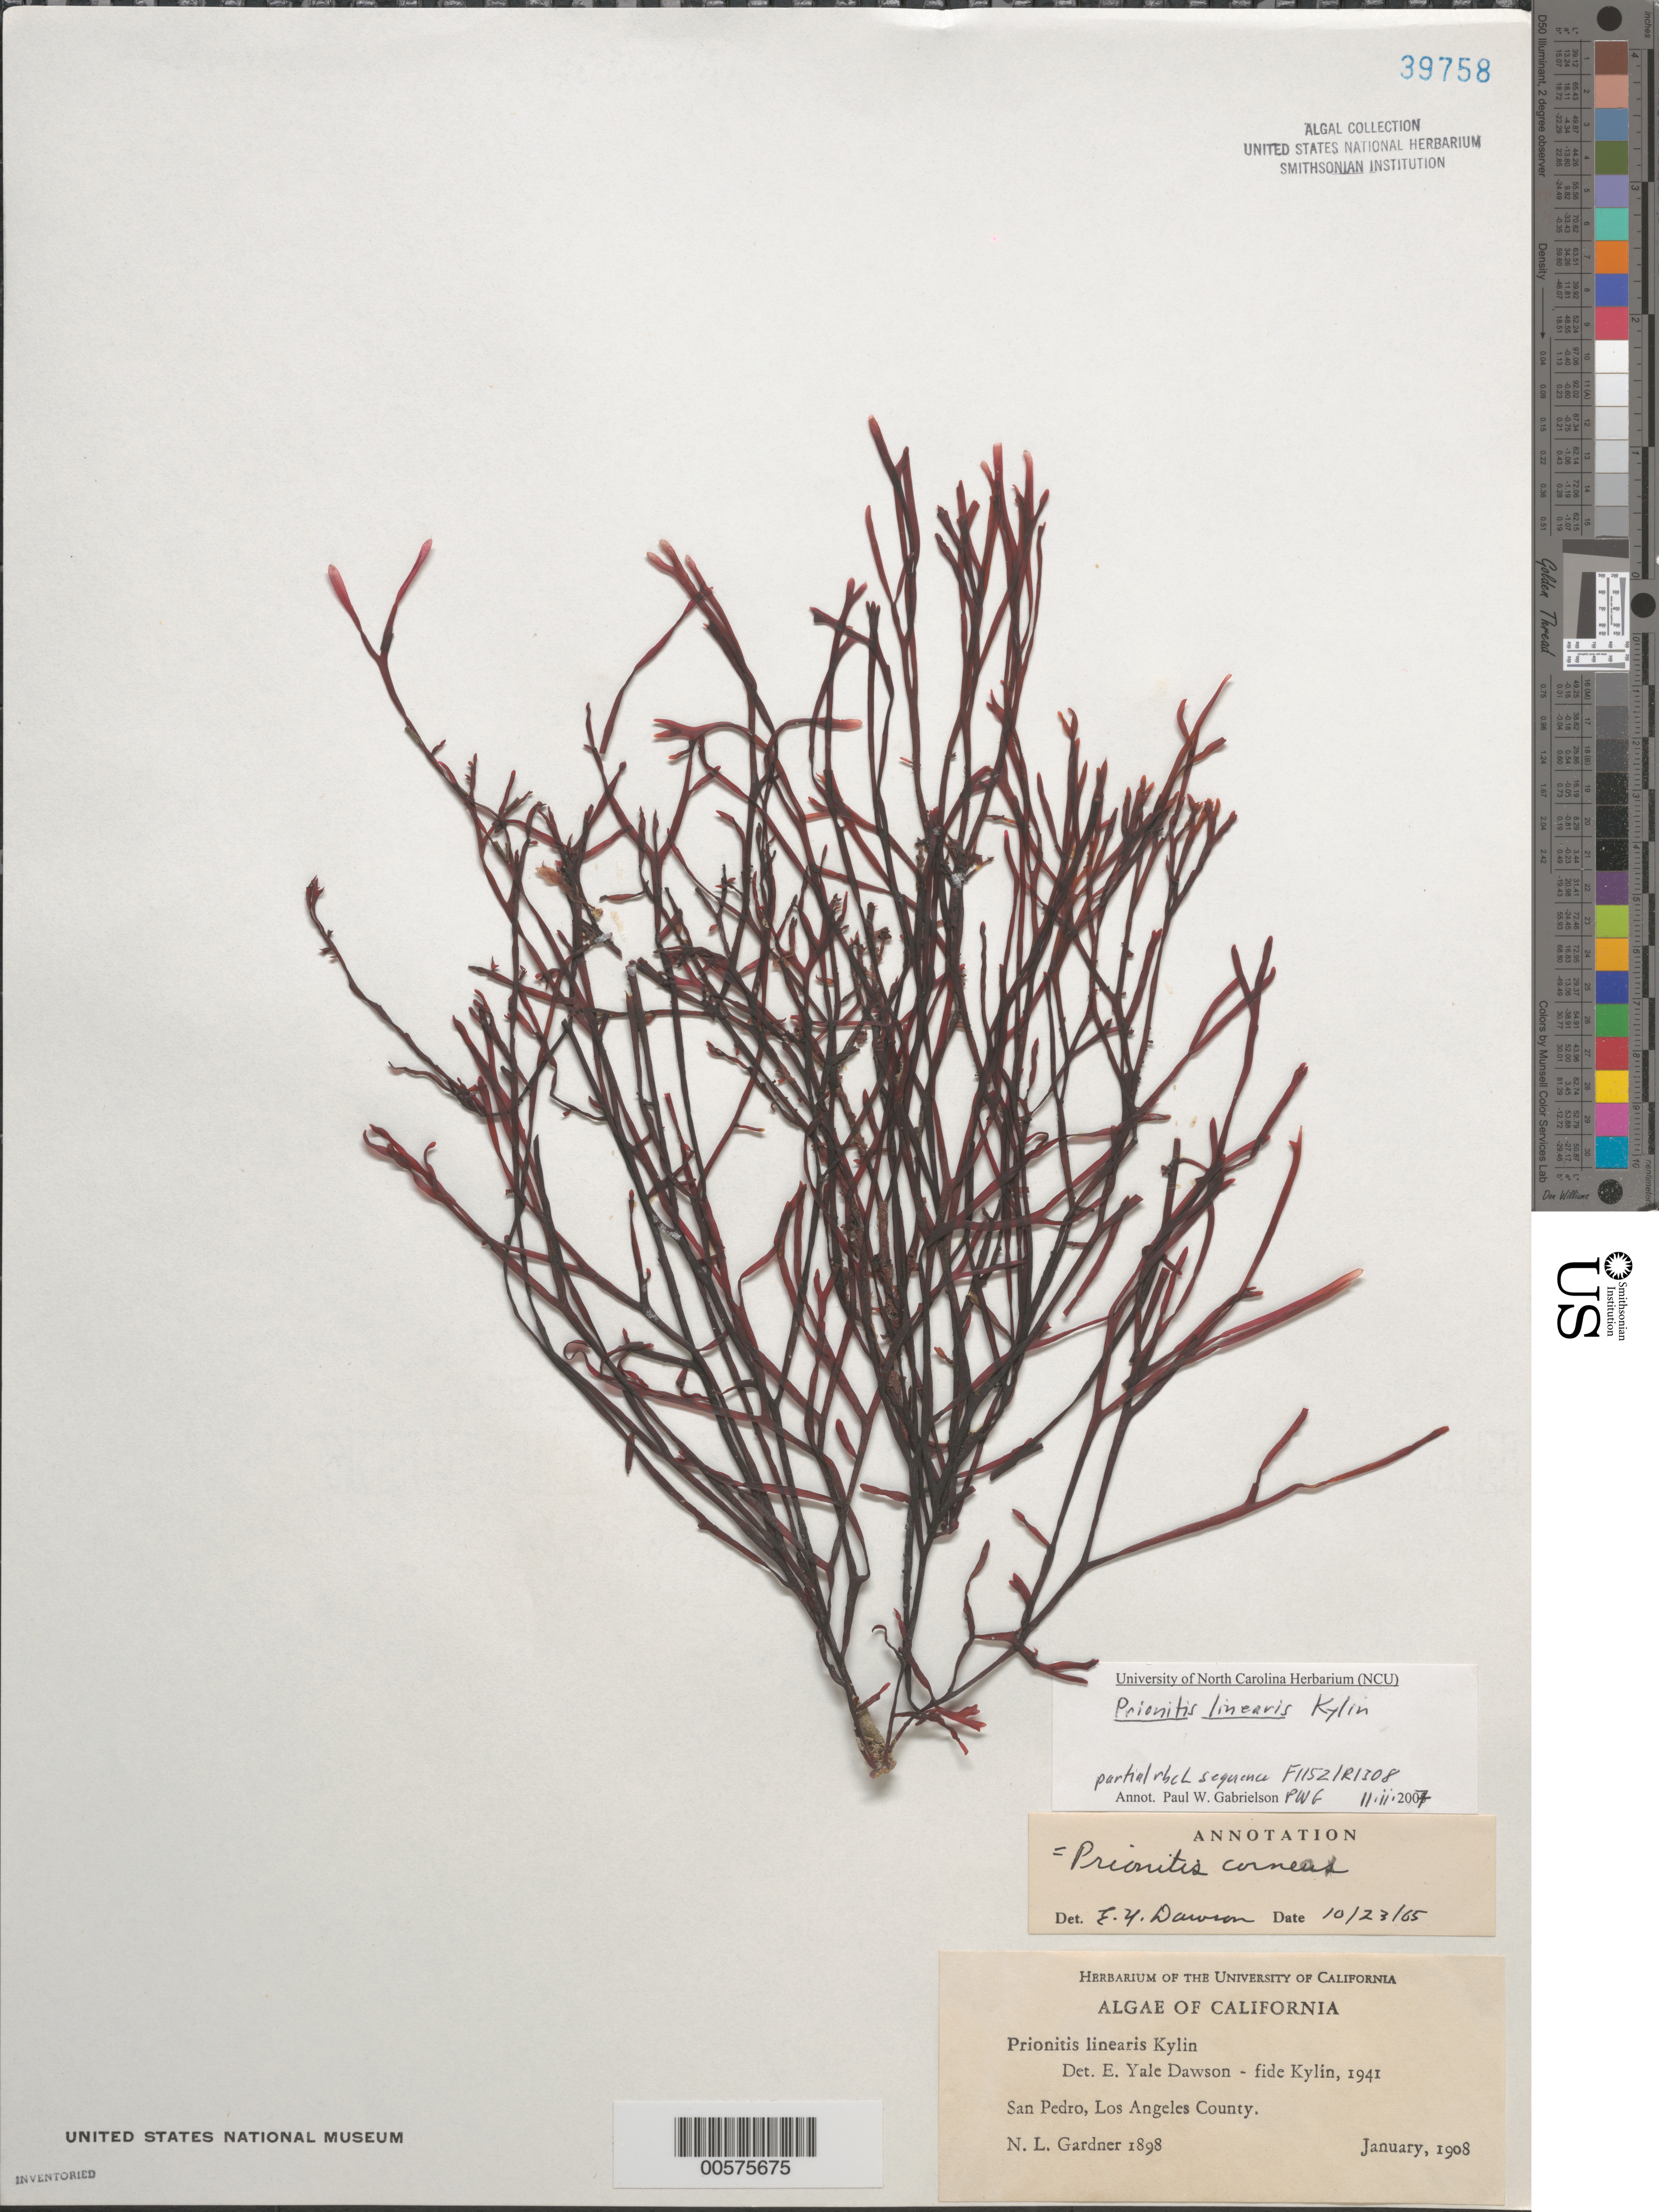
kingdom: Plantae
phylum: Rhodophyta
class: Florideophyceae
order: Cryptonemiales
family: Cryptonemiaceae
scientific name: Prionitis linearis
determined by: Gabrielson, P. W.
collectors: N. Gardner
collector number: NLG 1898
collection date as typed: Jan 1908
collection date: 1908-01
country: United States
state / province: California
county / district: Los Angeles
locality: San Pedro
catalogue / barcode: US 39758